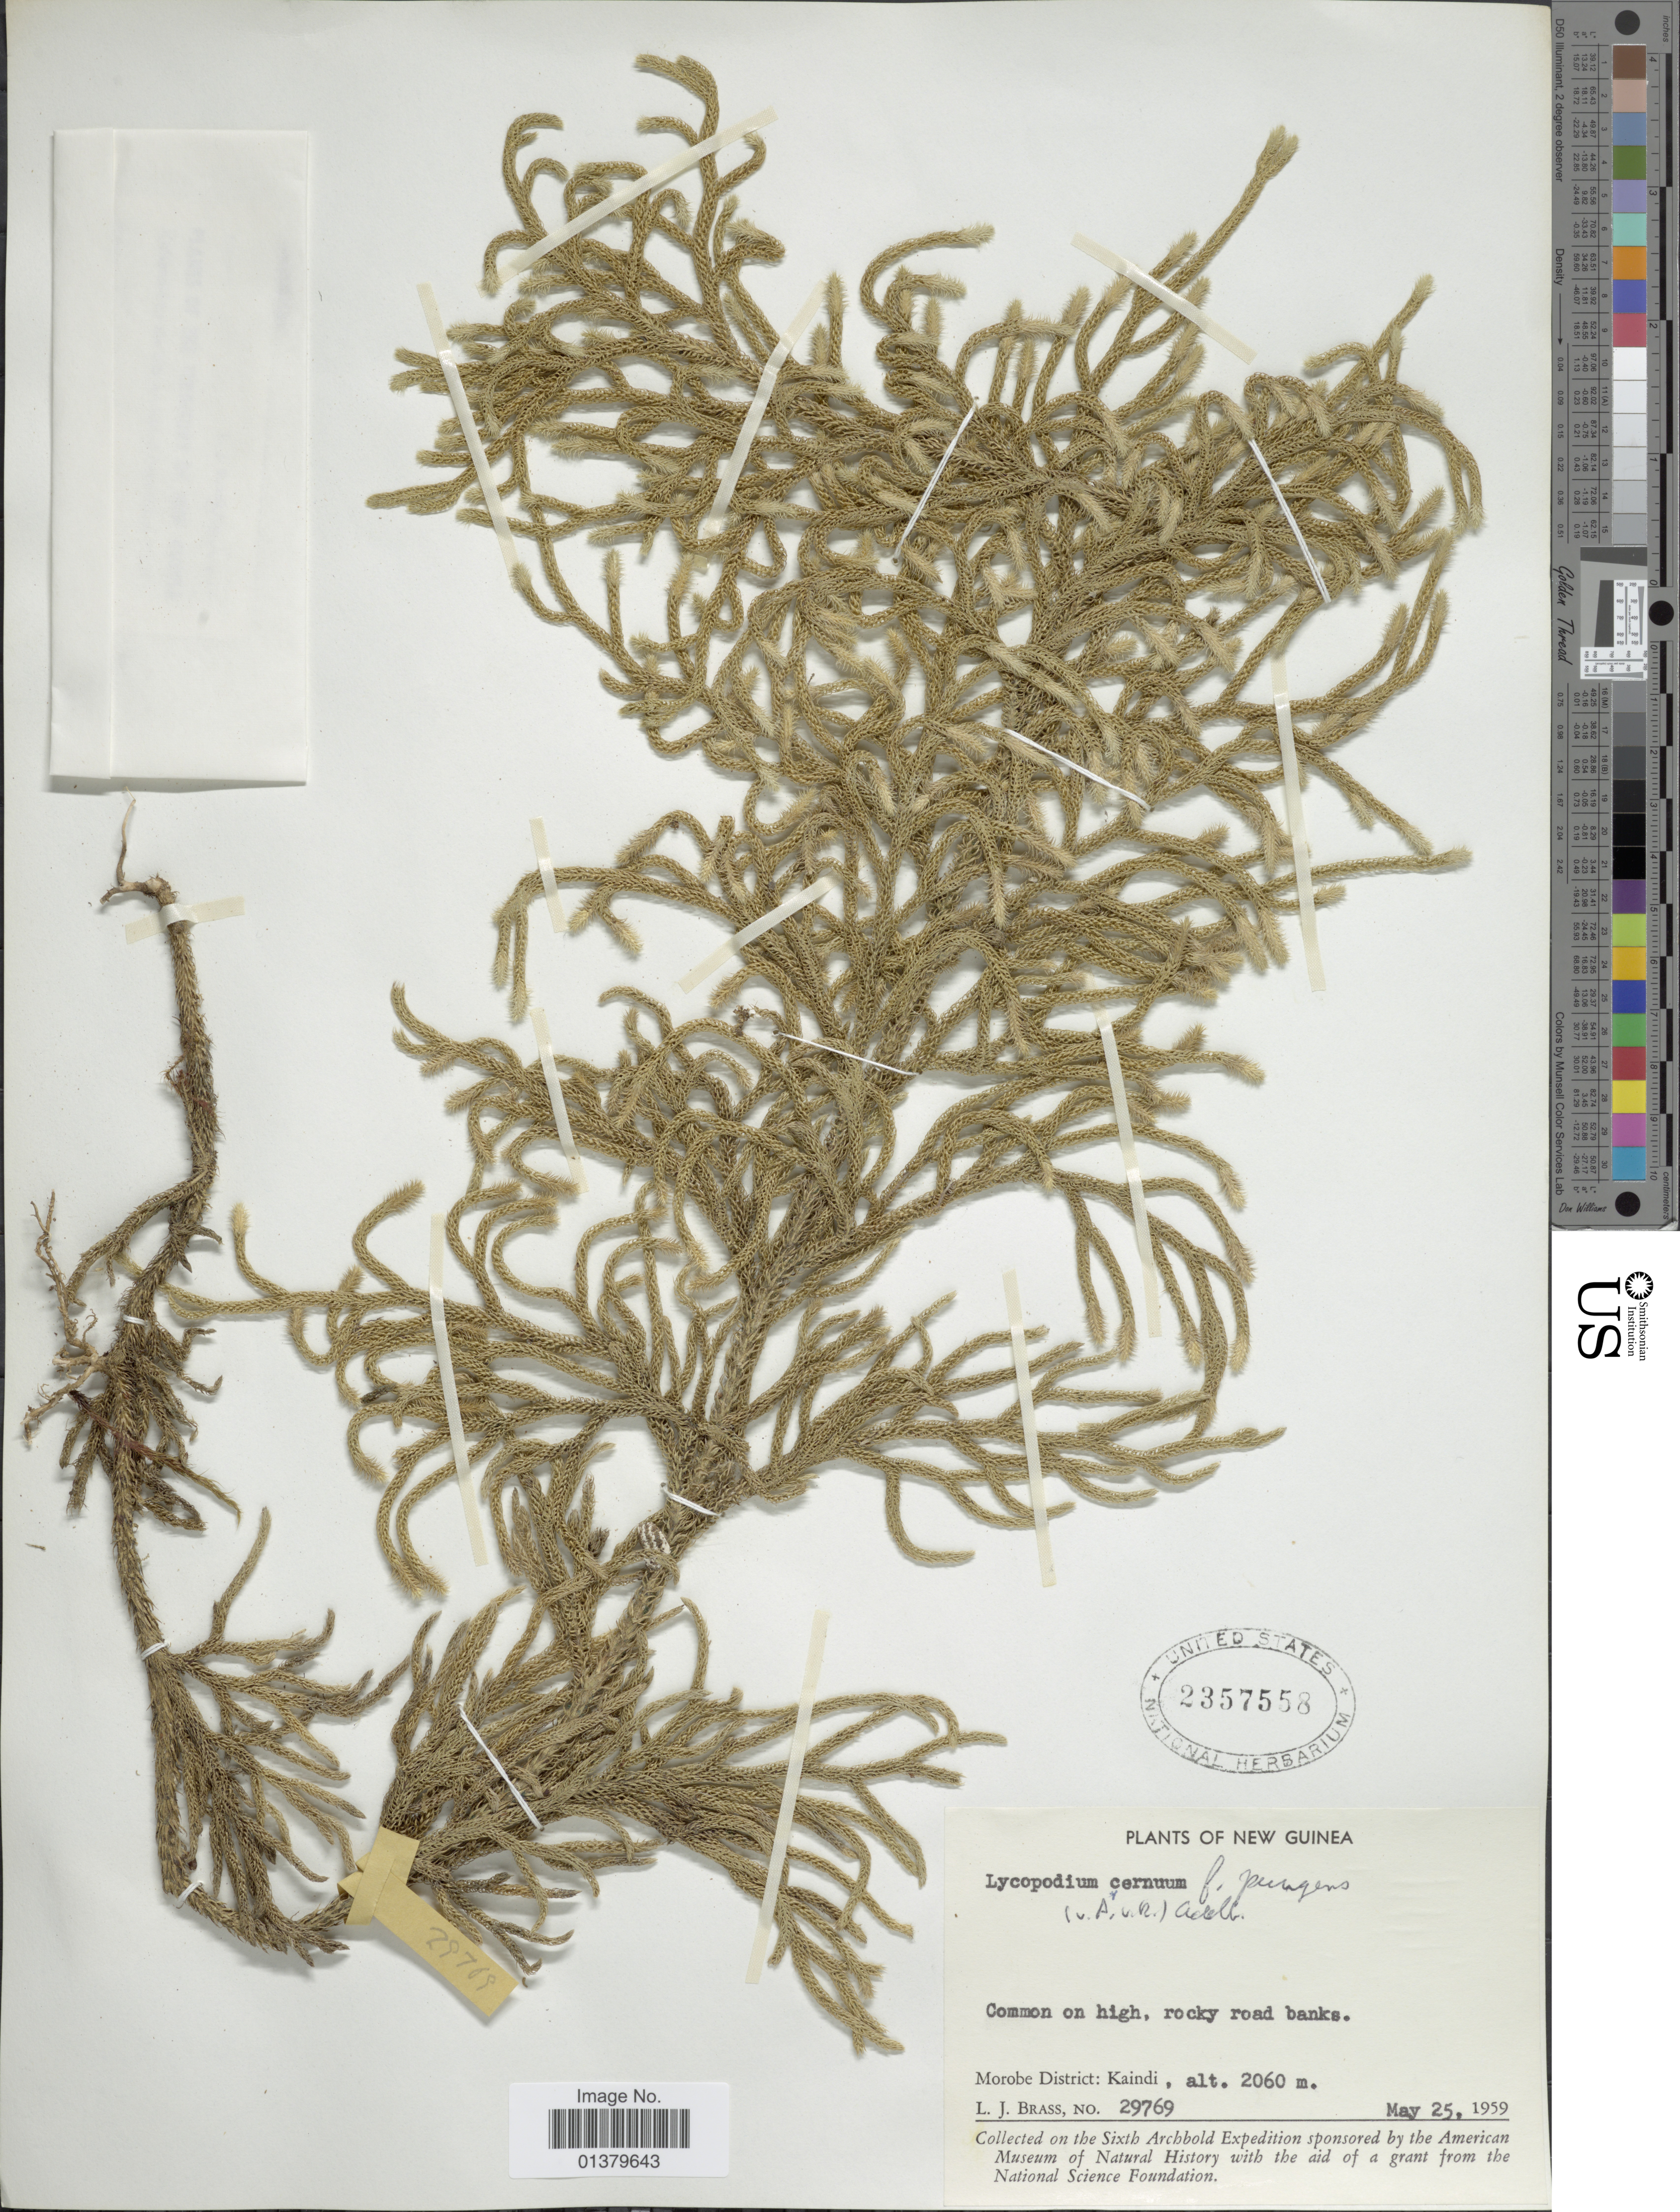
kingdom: Plantae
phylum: Tracheophyta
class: Lycopodiopsida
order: Lycopodiales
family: Lycopodiaceae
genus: Palhinhaea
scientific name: Palhinhaea cernua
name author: (L.) Vasc. & Franco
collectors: L. J. Brass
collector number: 29769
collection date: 1959-05-25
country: Papua New Guinea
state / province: Morobe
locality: New Guinea, Morobe District: Kaindi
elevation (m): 2060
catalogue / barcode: US 2357558